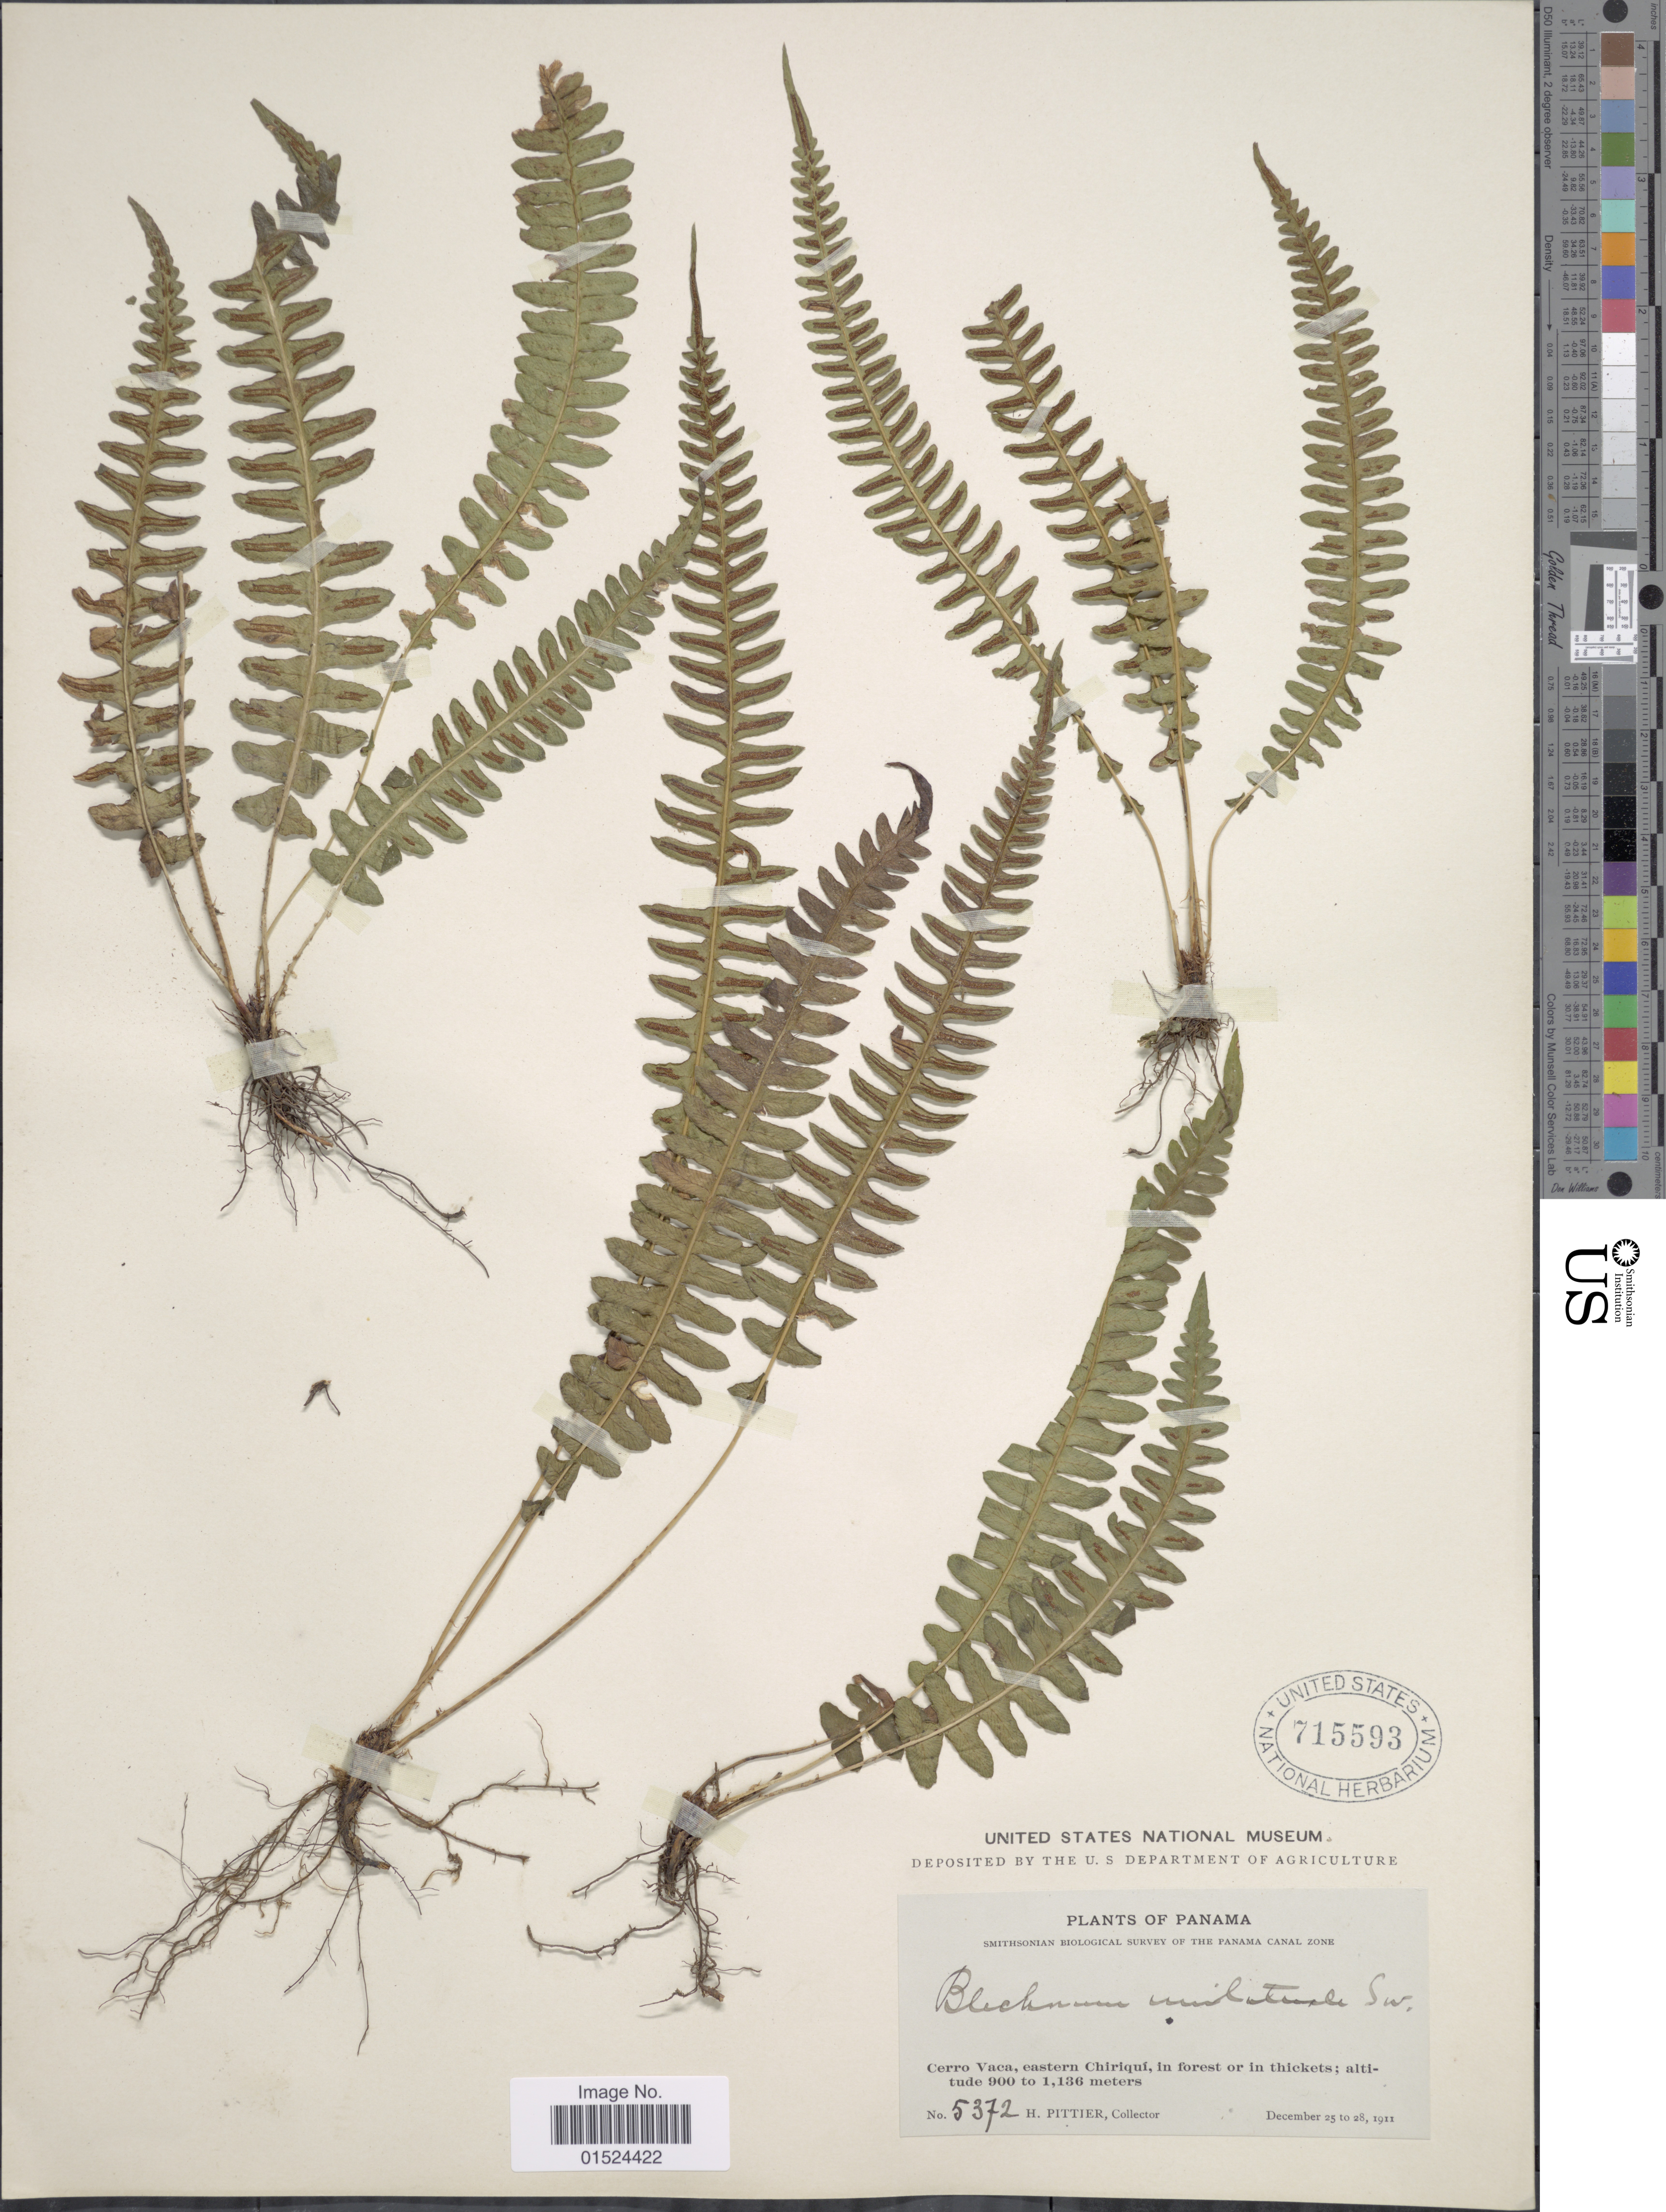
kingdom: Plantae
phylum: Tracheophyta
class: Polypodiopsida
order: Polypodiales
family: Blechnaceae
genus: Blechnum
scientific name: Blechnum polypodioides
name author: Raddi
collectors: H. F. Pittier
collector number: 5372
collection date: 1911-12-25/1911-12-28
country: Panama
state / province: Chiriqui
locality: Cerro Vaca, eastern Chiriquí, in forest or in thickets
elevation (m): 900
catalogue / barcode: US 715593